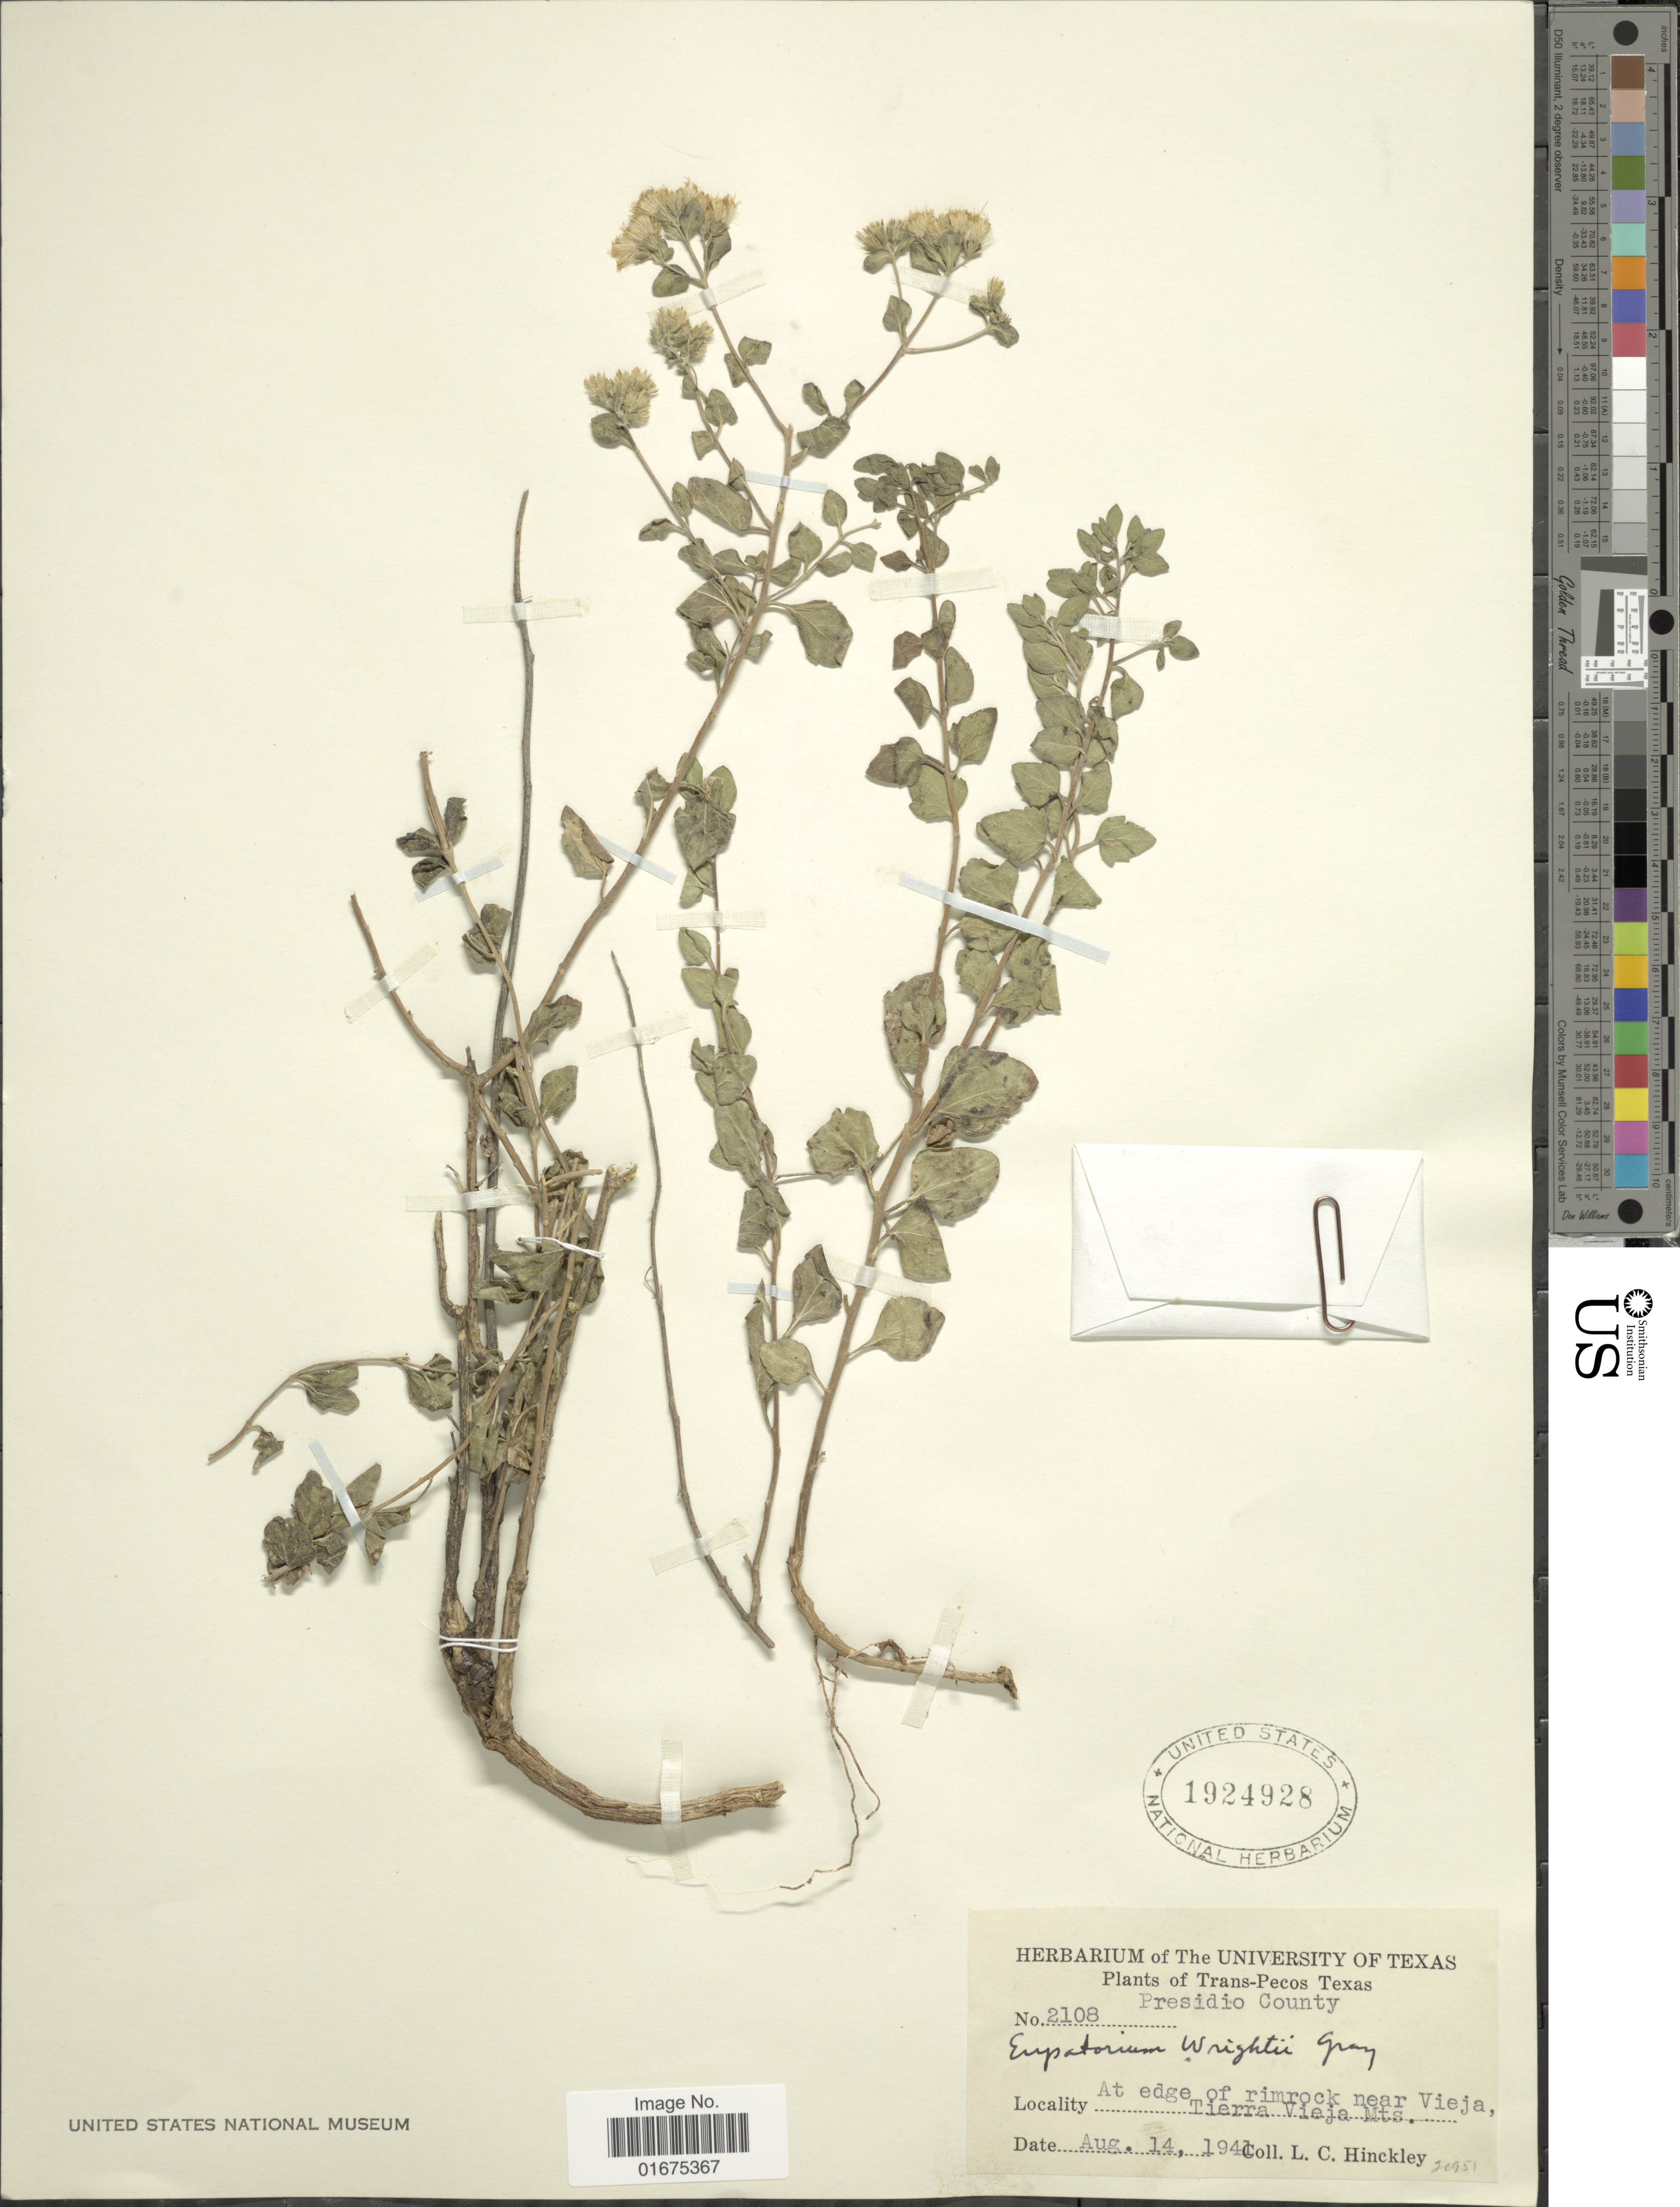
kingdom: Plantae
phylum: Tracheophyta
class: Magnoliopsida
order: Asterales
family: Asteraceae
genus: Ageratina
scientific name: Ageratina wrightii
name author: (A. Gray) R.M. King & H. Rob.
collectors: L. Hinckley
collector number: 2108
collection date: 1941-08-14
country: United States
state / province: Texas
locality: Trans-Pecos Texas, Presidio County, At edge of rimrock near Vieja, Tierra Vieja Mts.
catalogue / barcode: US 1924928